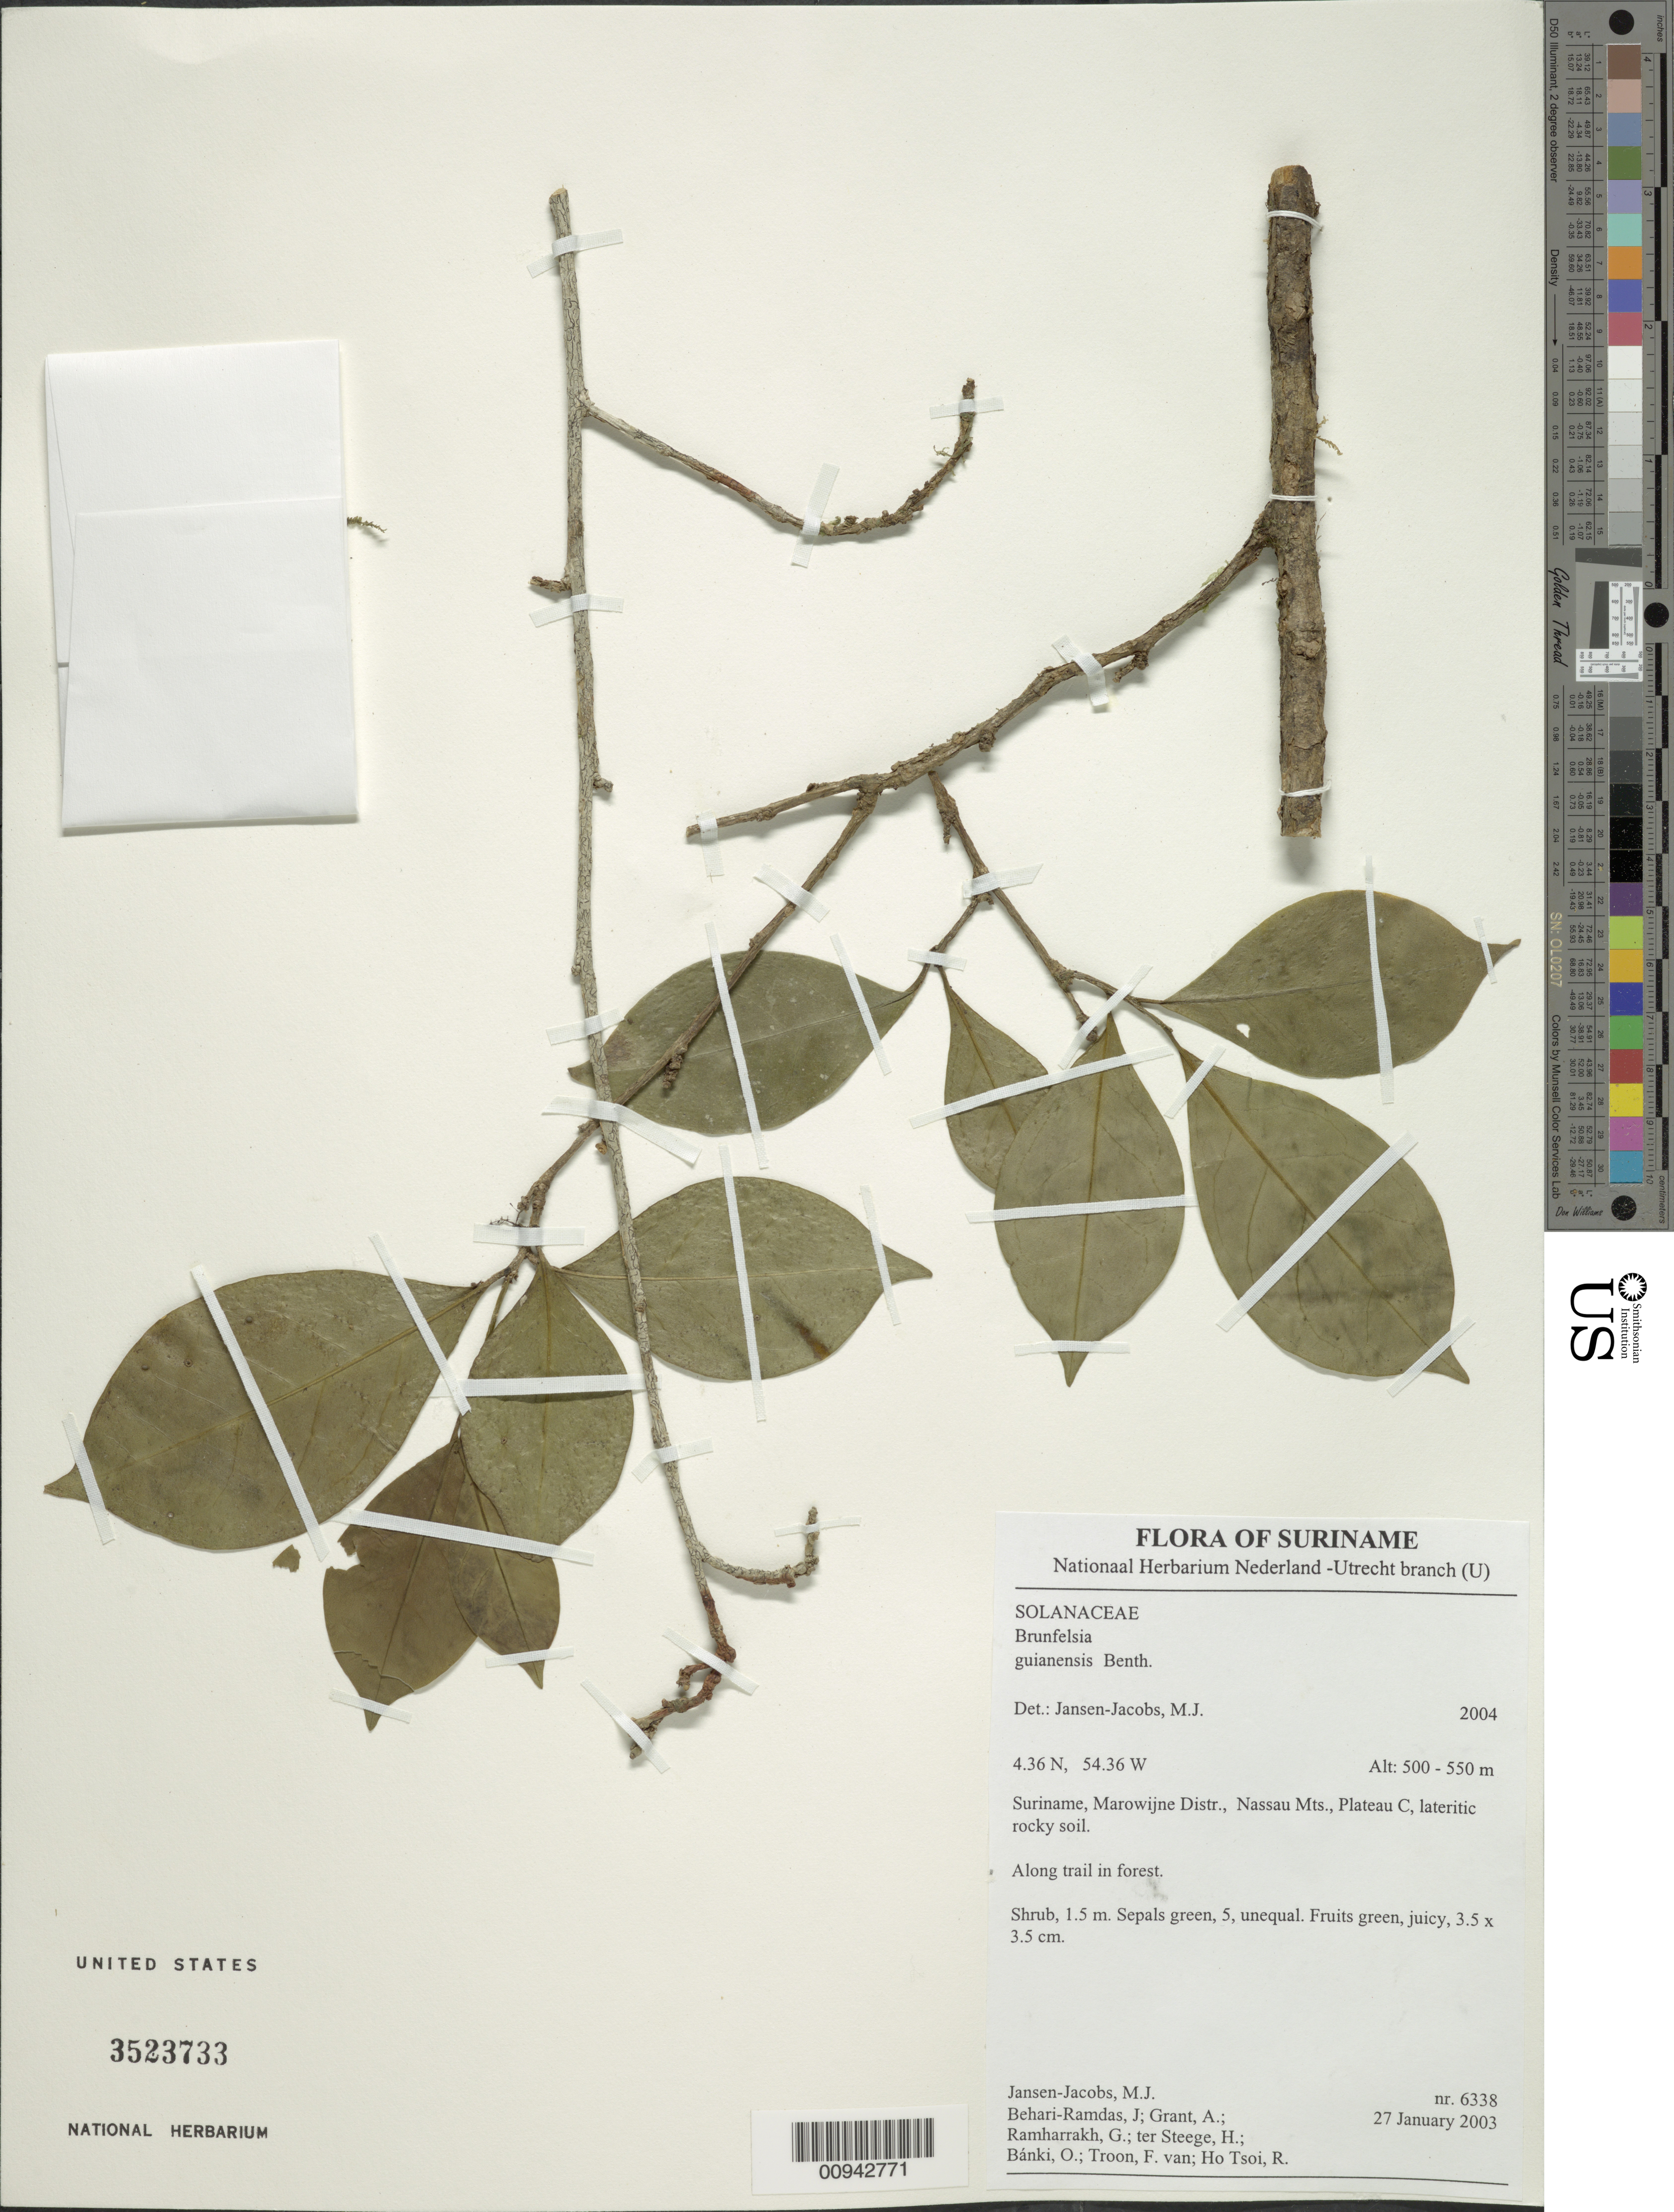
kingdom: Plantae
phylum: Tracheophyta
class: Magnoliopsida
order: Solanales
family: Solanaceae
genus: Brunfelsia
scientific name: Brunfelsia guianensis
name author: Benth.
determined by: Jansen-Jacobs, M. J., (U), Nationaal Herbarium Nederland, Utrecht University branch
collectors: M. J. Jansen-Jacobs, J. Behari-Ramdas, A. Grant, G. Ramharrakh, H. ter Steege, O. Bánki, F. Van Troon & R. Ho Tsoi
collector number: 6338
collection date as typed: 27-Jan-03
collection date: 2003-01-27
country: Suriname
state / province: Marowijne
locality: Nassau Mts., Plateau C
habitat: Lateritic rocky soil; along trail in forest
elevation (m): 500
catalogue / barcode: US 3523733